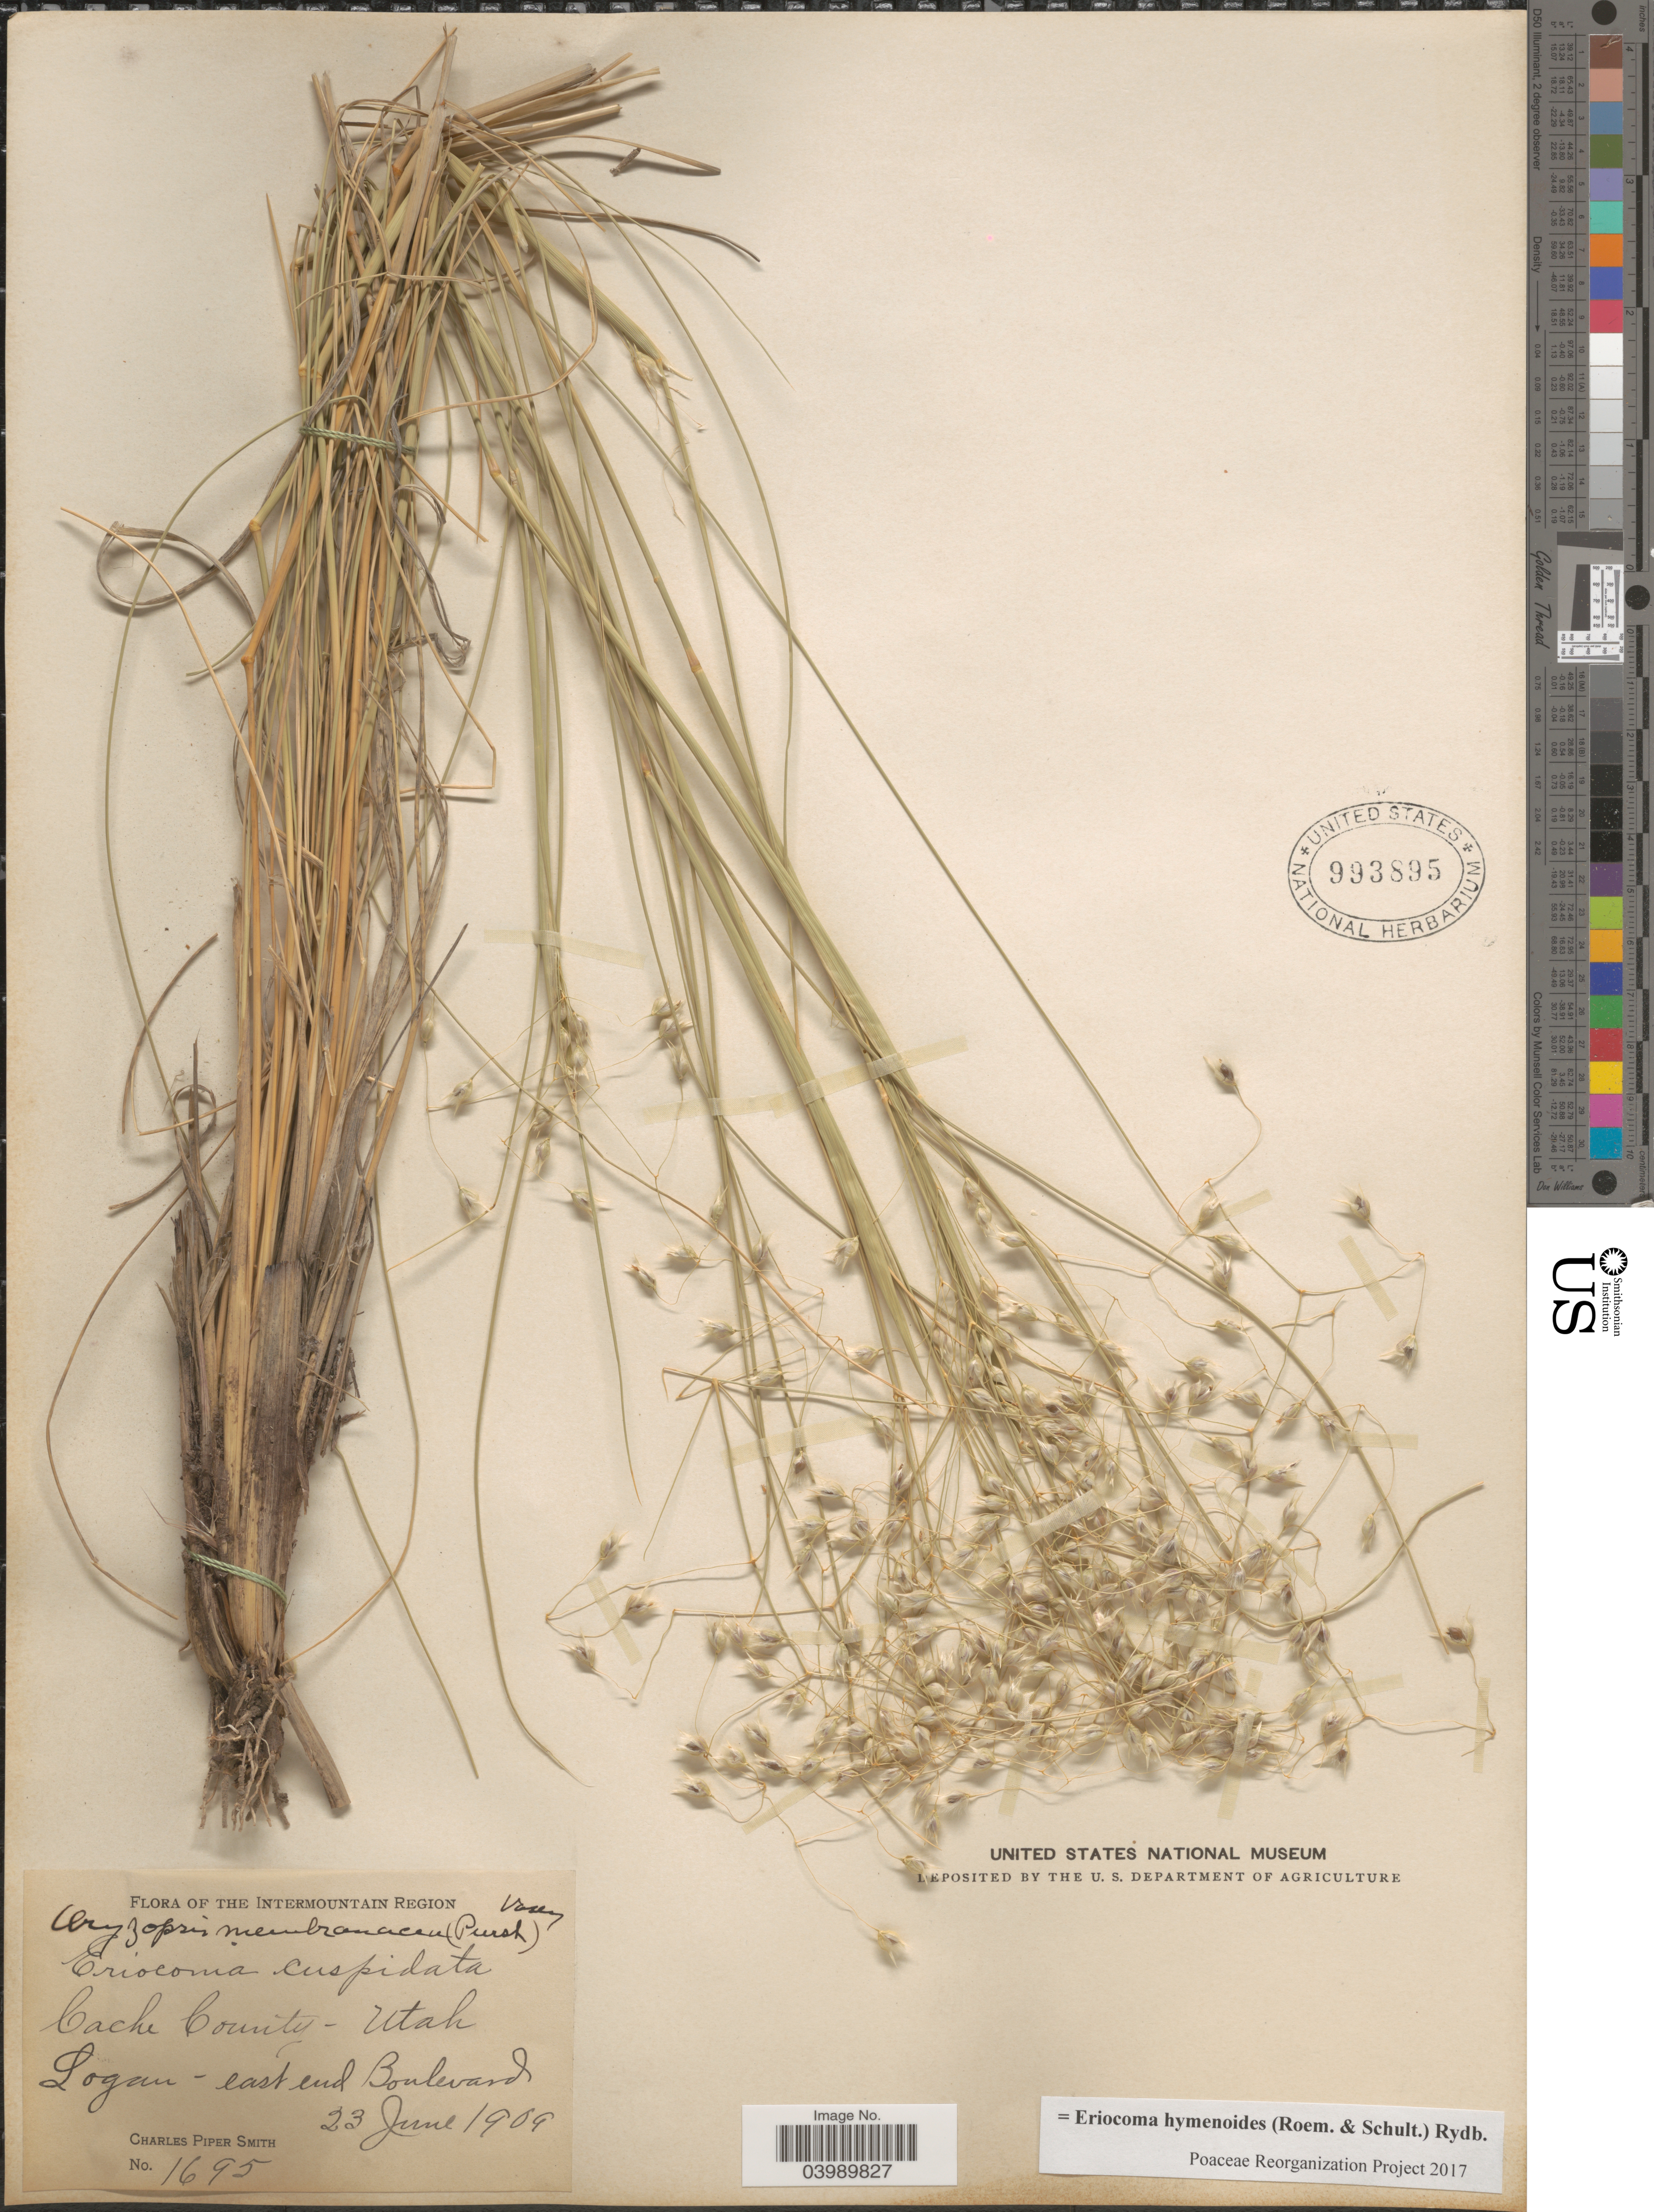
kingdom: Plantae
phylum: Tracheophyta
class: Liliopsida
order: Poales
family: Poaceae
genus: Eriocoma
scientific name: Eriocoma hymenoides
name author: (Roem. & Schult.) Rydb.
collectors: C. P. Smith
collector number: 1695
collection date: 1909-06-23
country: United States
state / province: Utah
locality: The Intermountain Region. Cache County. Logan - east end Boulevard.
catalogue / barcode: US 993895